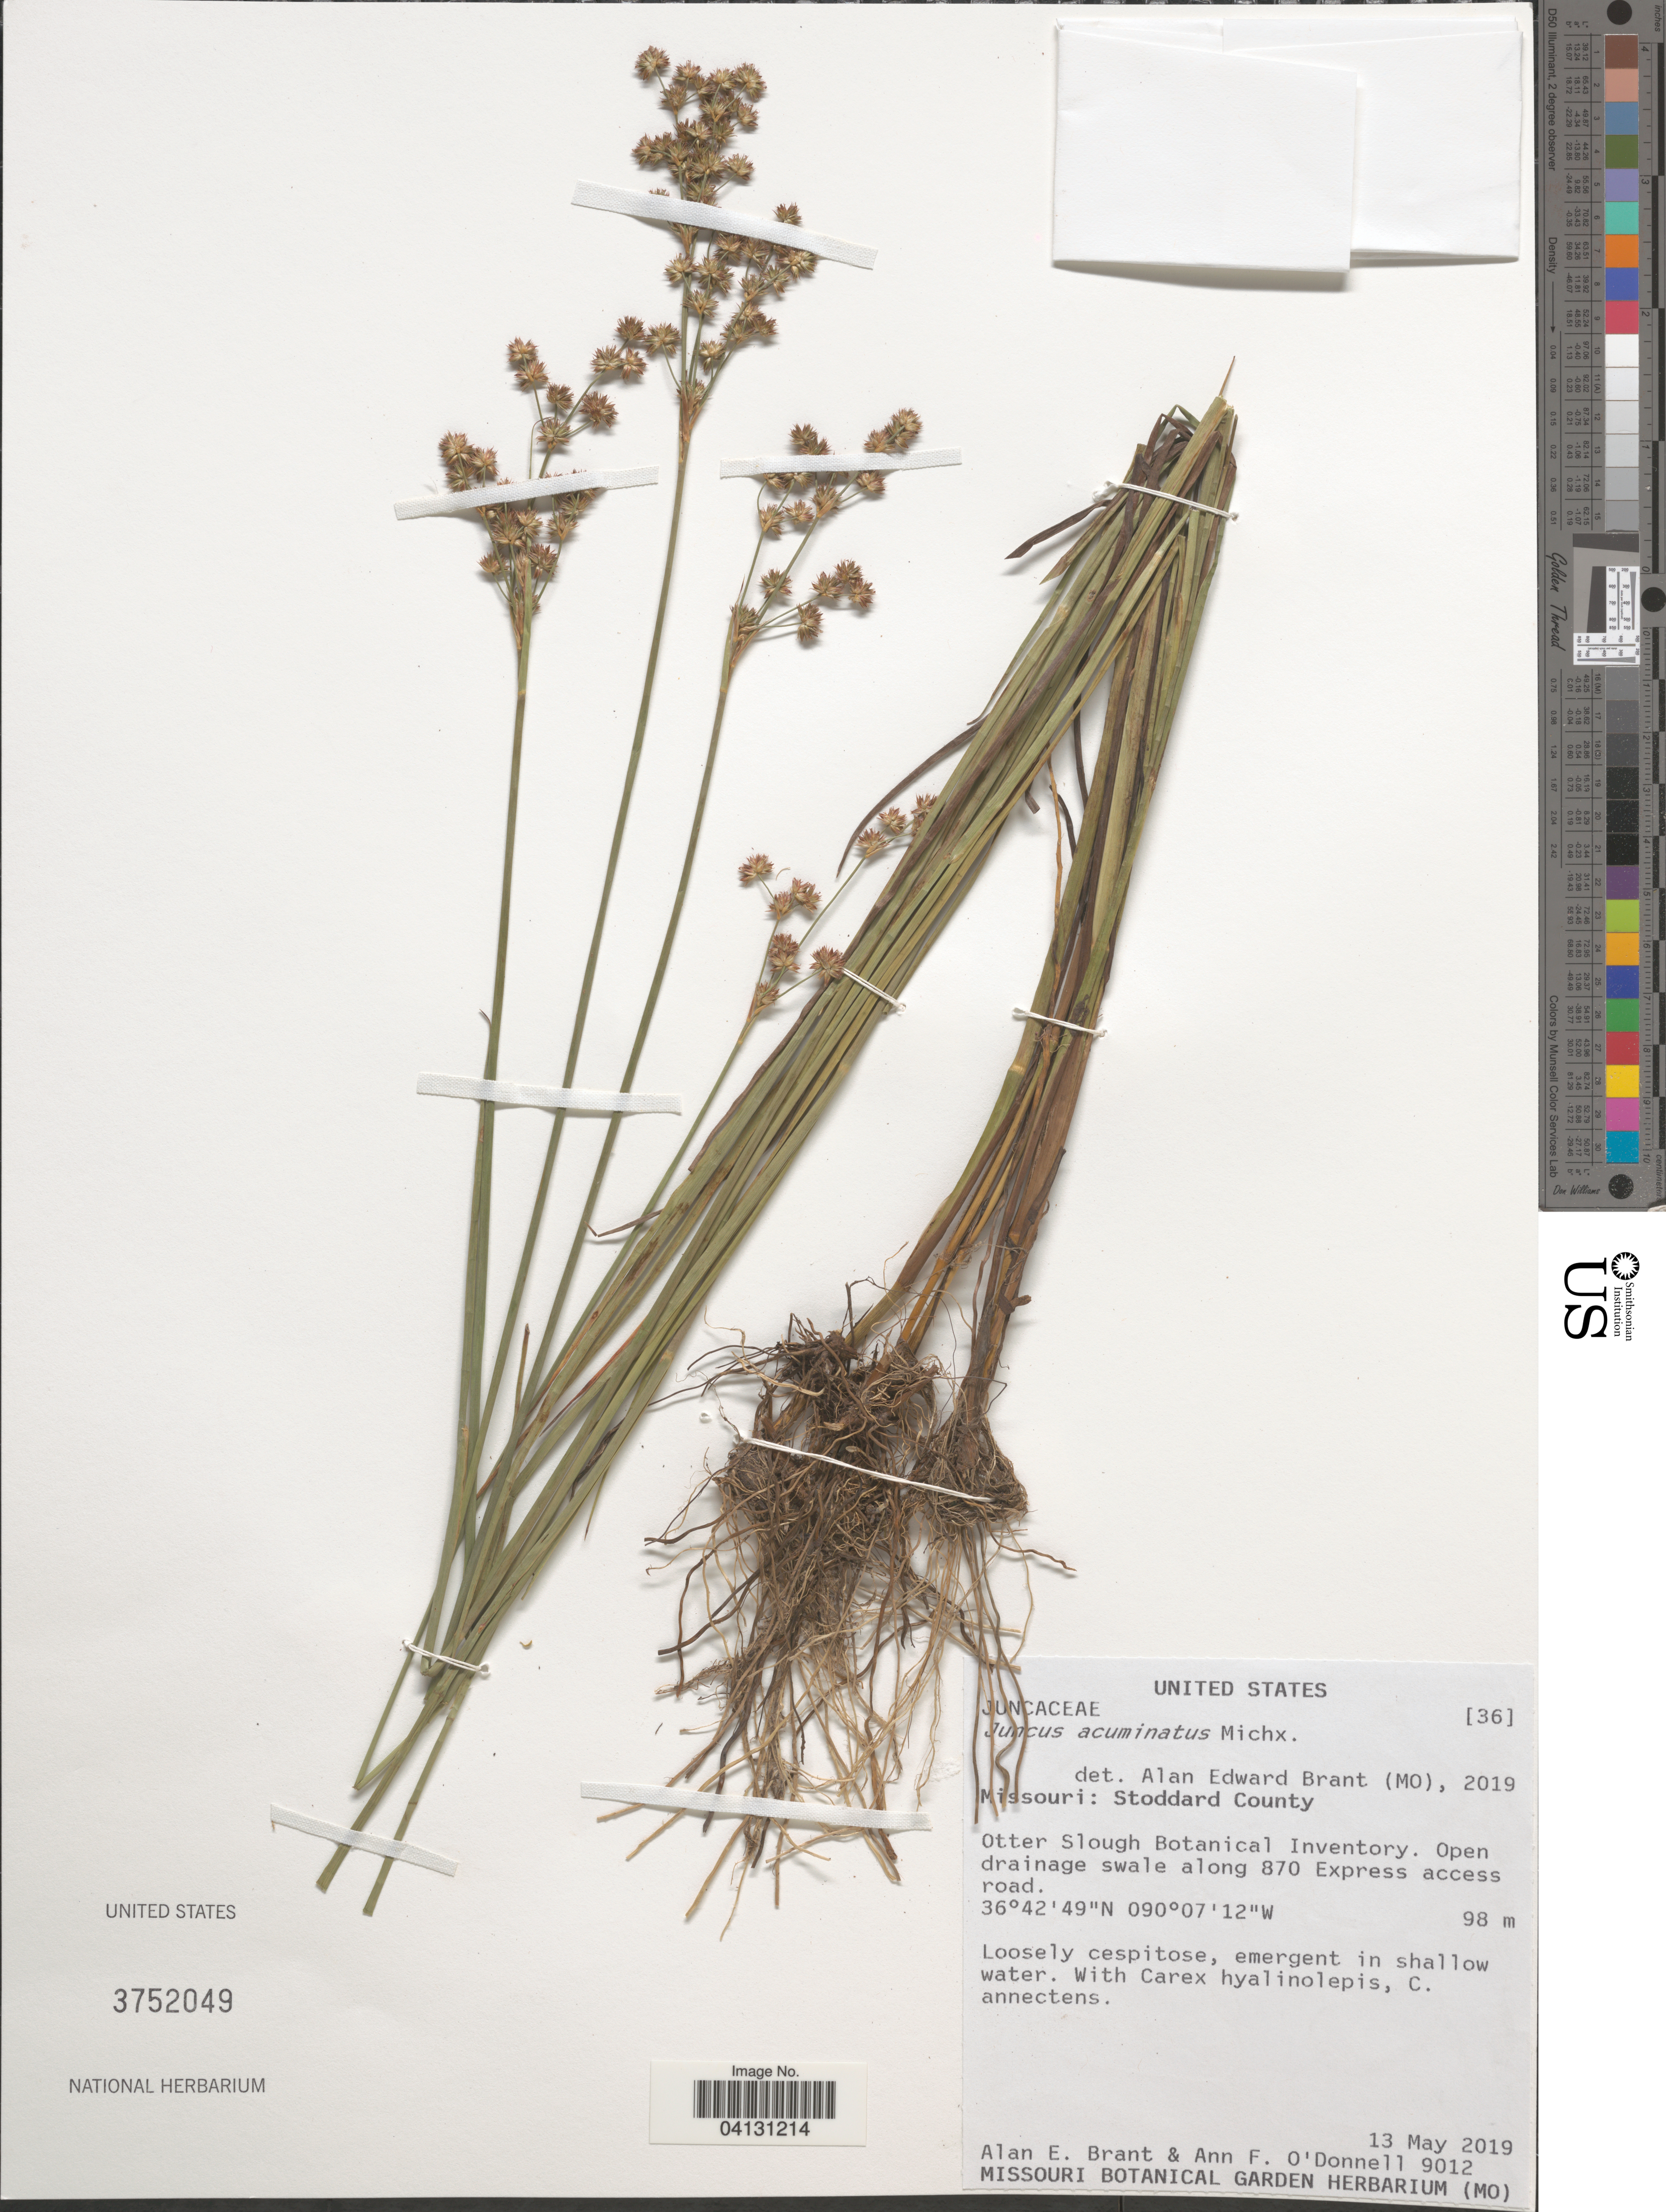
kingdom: Plantae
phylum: Tracheophyta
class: Liliopsida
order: Poales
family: Juncaceae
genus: Juncus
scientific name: Juncus acuminatus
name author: Michx.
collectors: A. Brant & A. O'Donnell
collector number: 9012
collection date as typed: Transcribed d/m/y: 13/5/2019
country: United States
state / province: Missouri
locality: Stoddard County. Otter Slough Botanical Inventory. Open drainage swale along 870 Express access road.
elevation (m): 98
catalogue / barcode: US 3752049